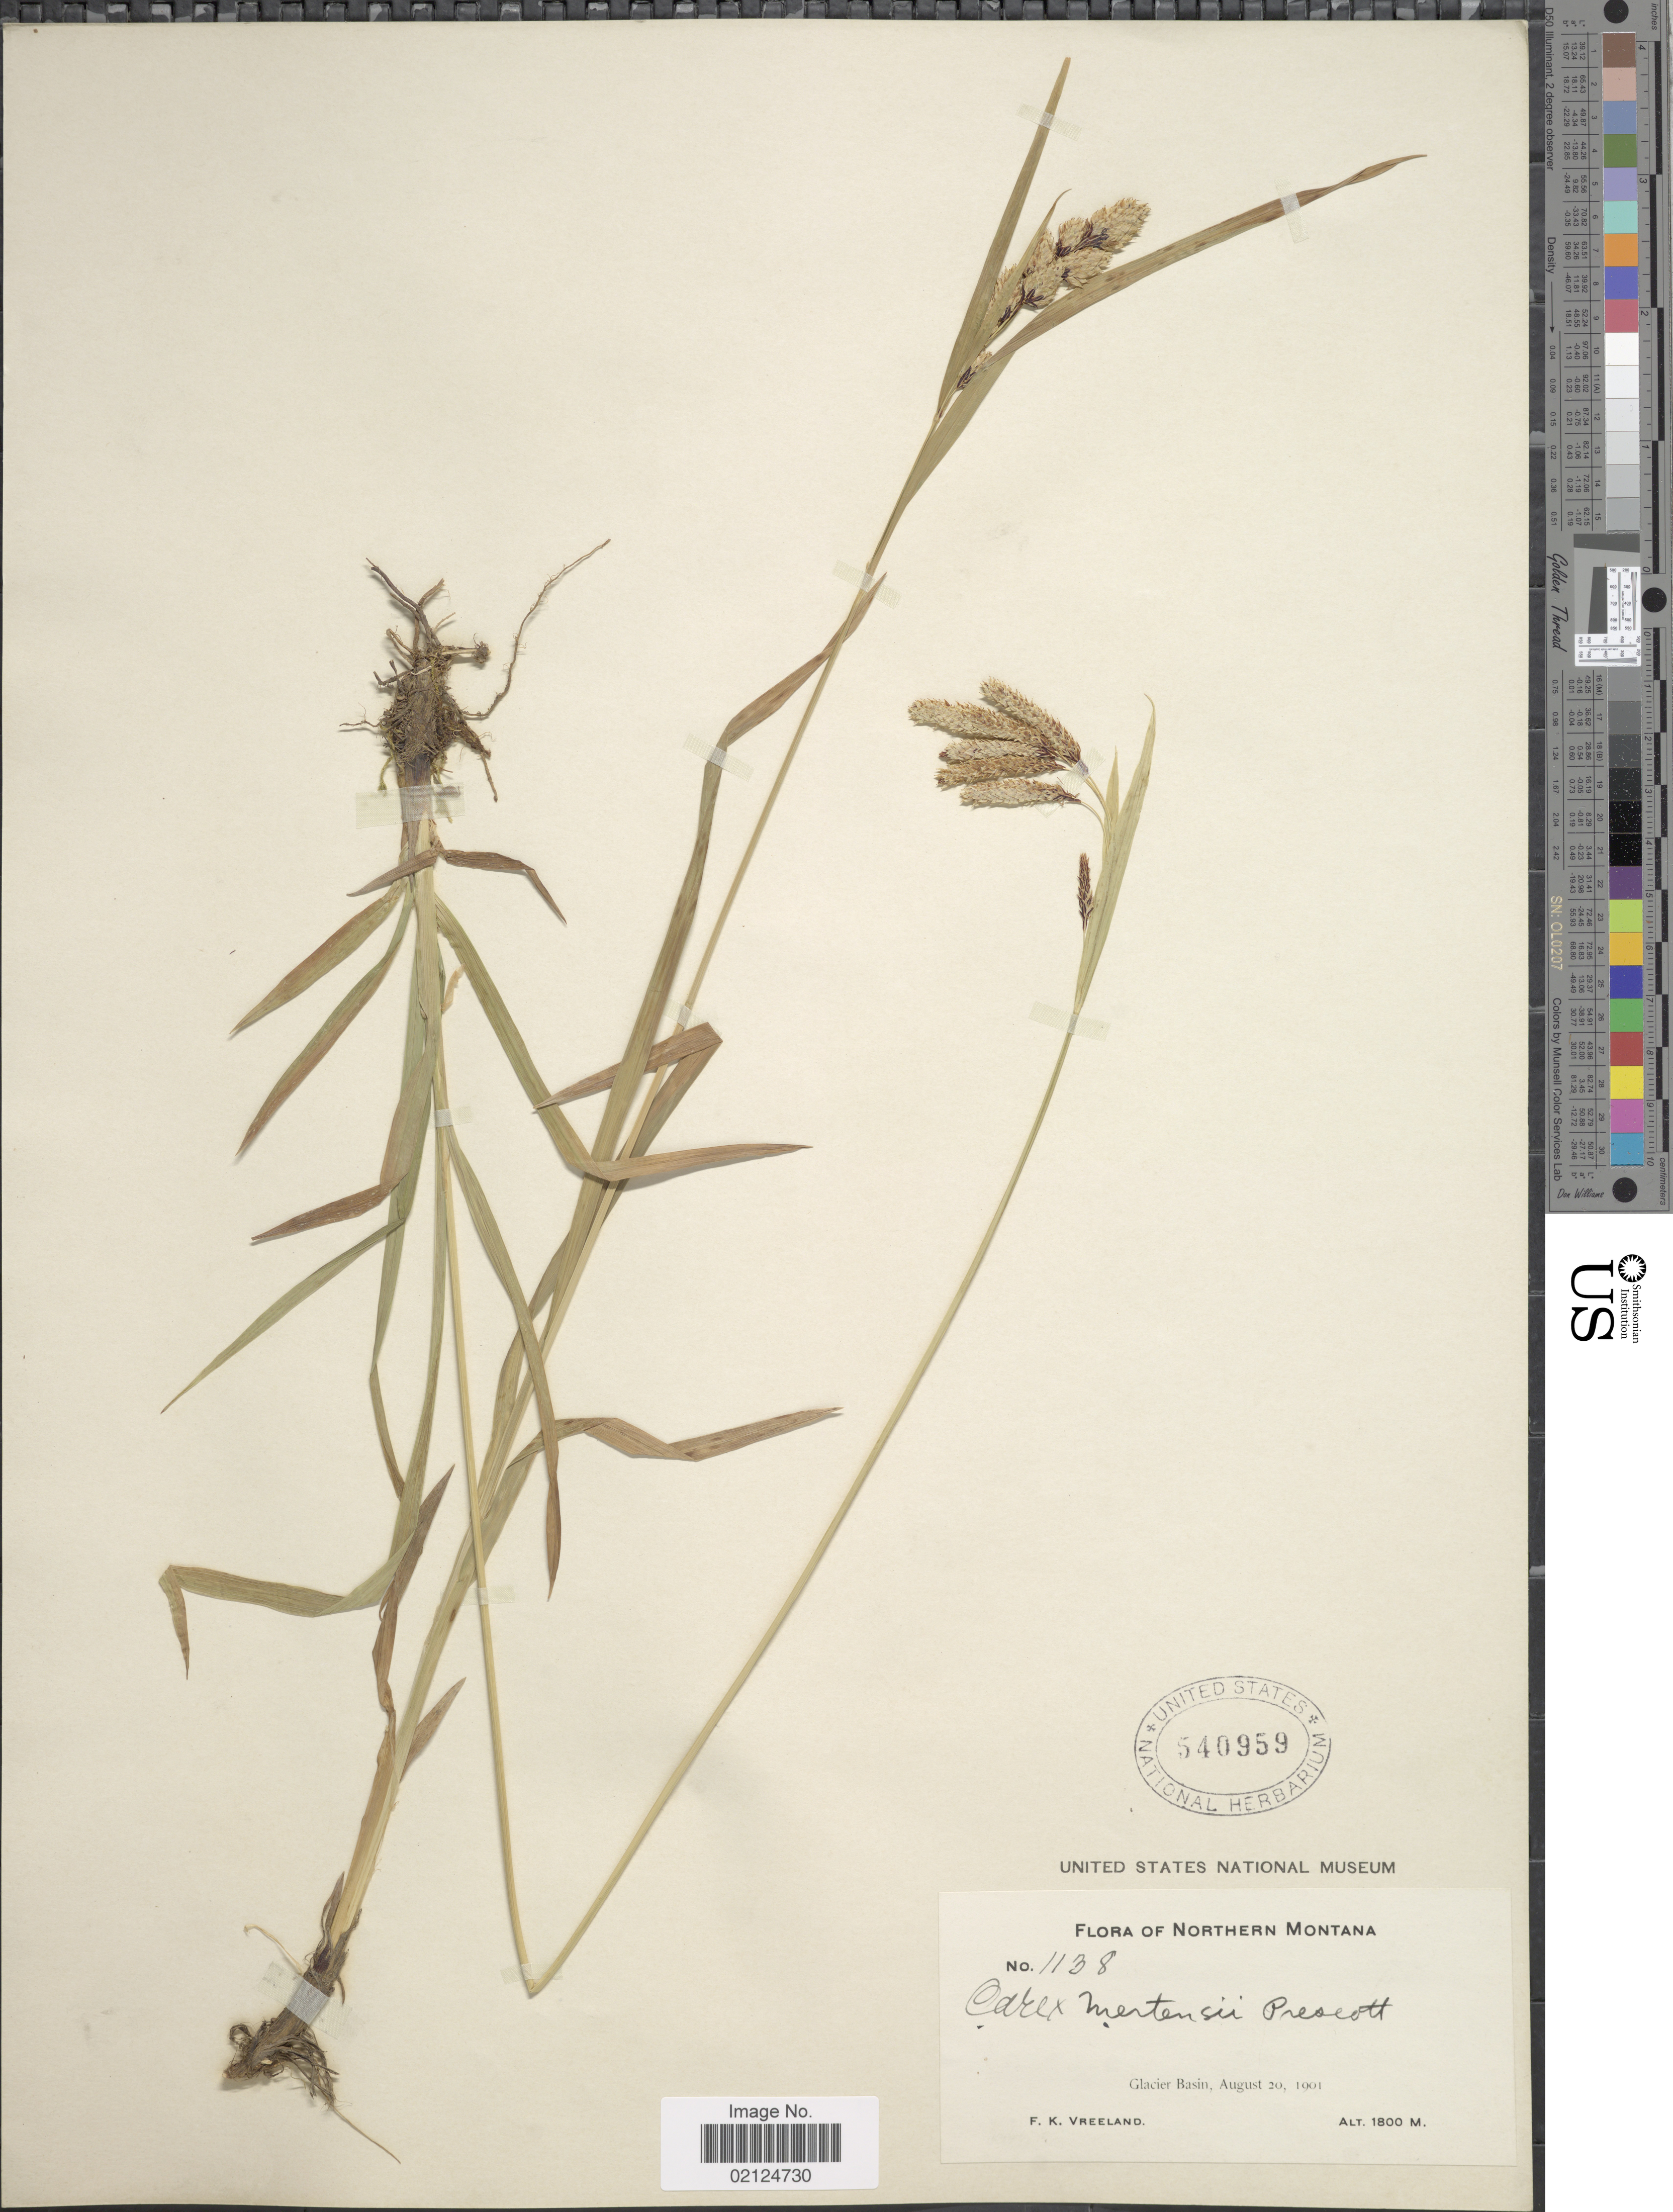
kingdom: Plantae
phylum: Tracheophyta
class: Liliopsida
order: Poales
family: Cyperaceae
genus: Carex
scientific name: Carex mertensii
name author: J.D. Prescott ex Bong.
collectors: F. Vreeland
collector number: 1138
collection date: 1901-08-20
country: United States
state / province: Montana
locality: Northern Montana, Glacier Basin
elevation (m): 1800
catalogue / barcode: US 540959